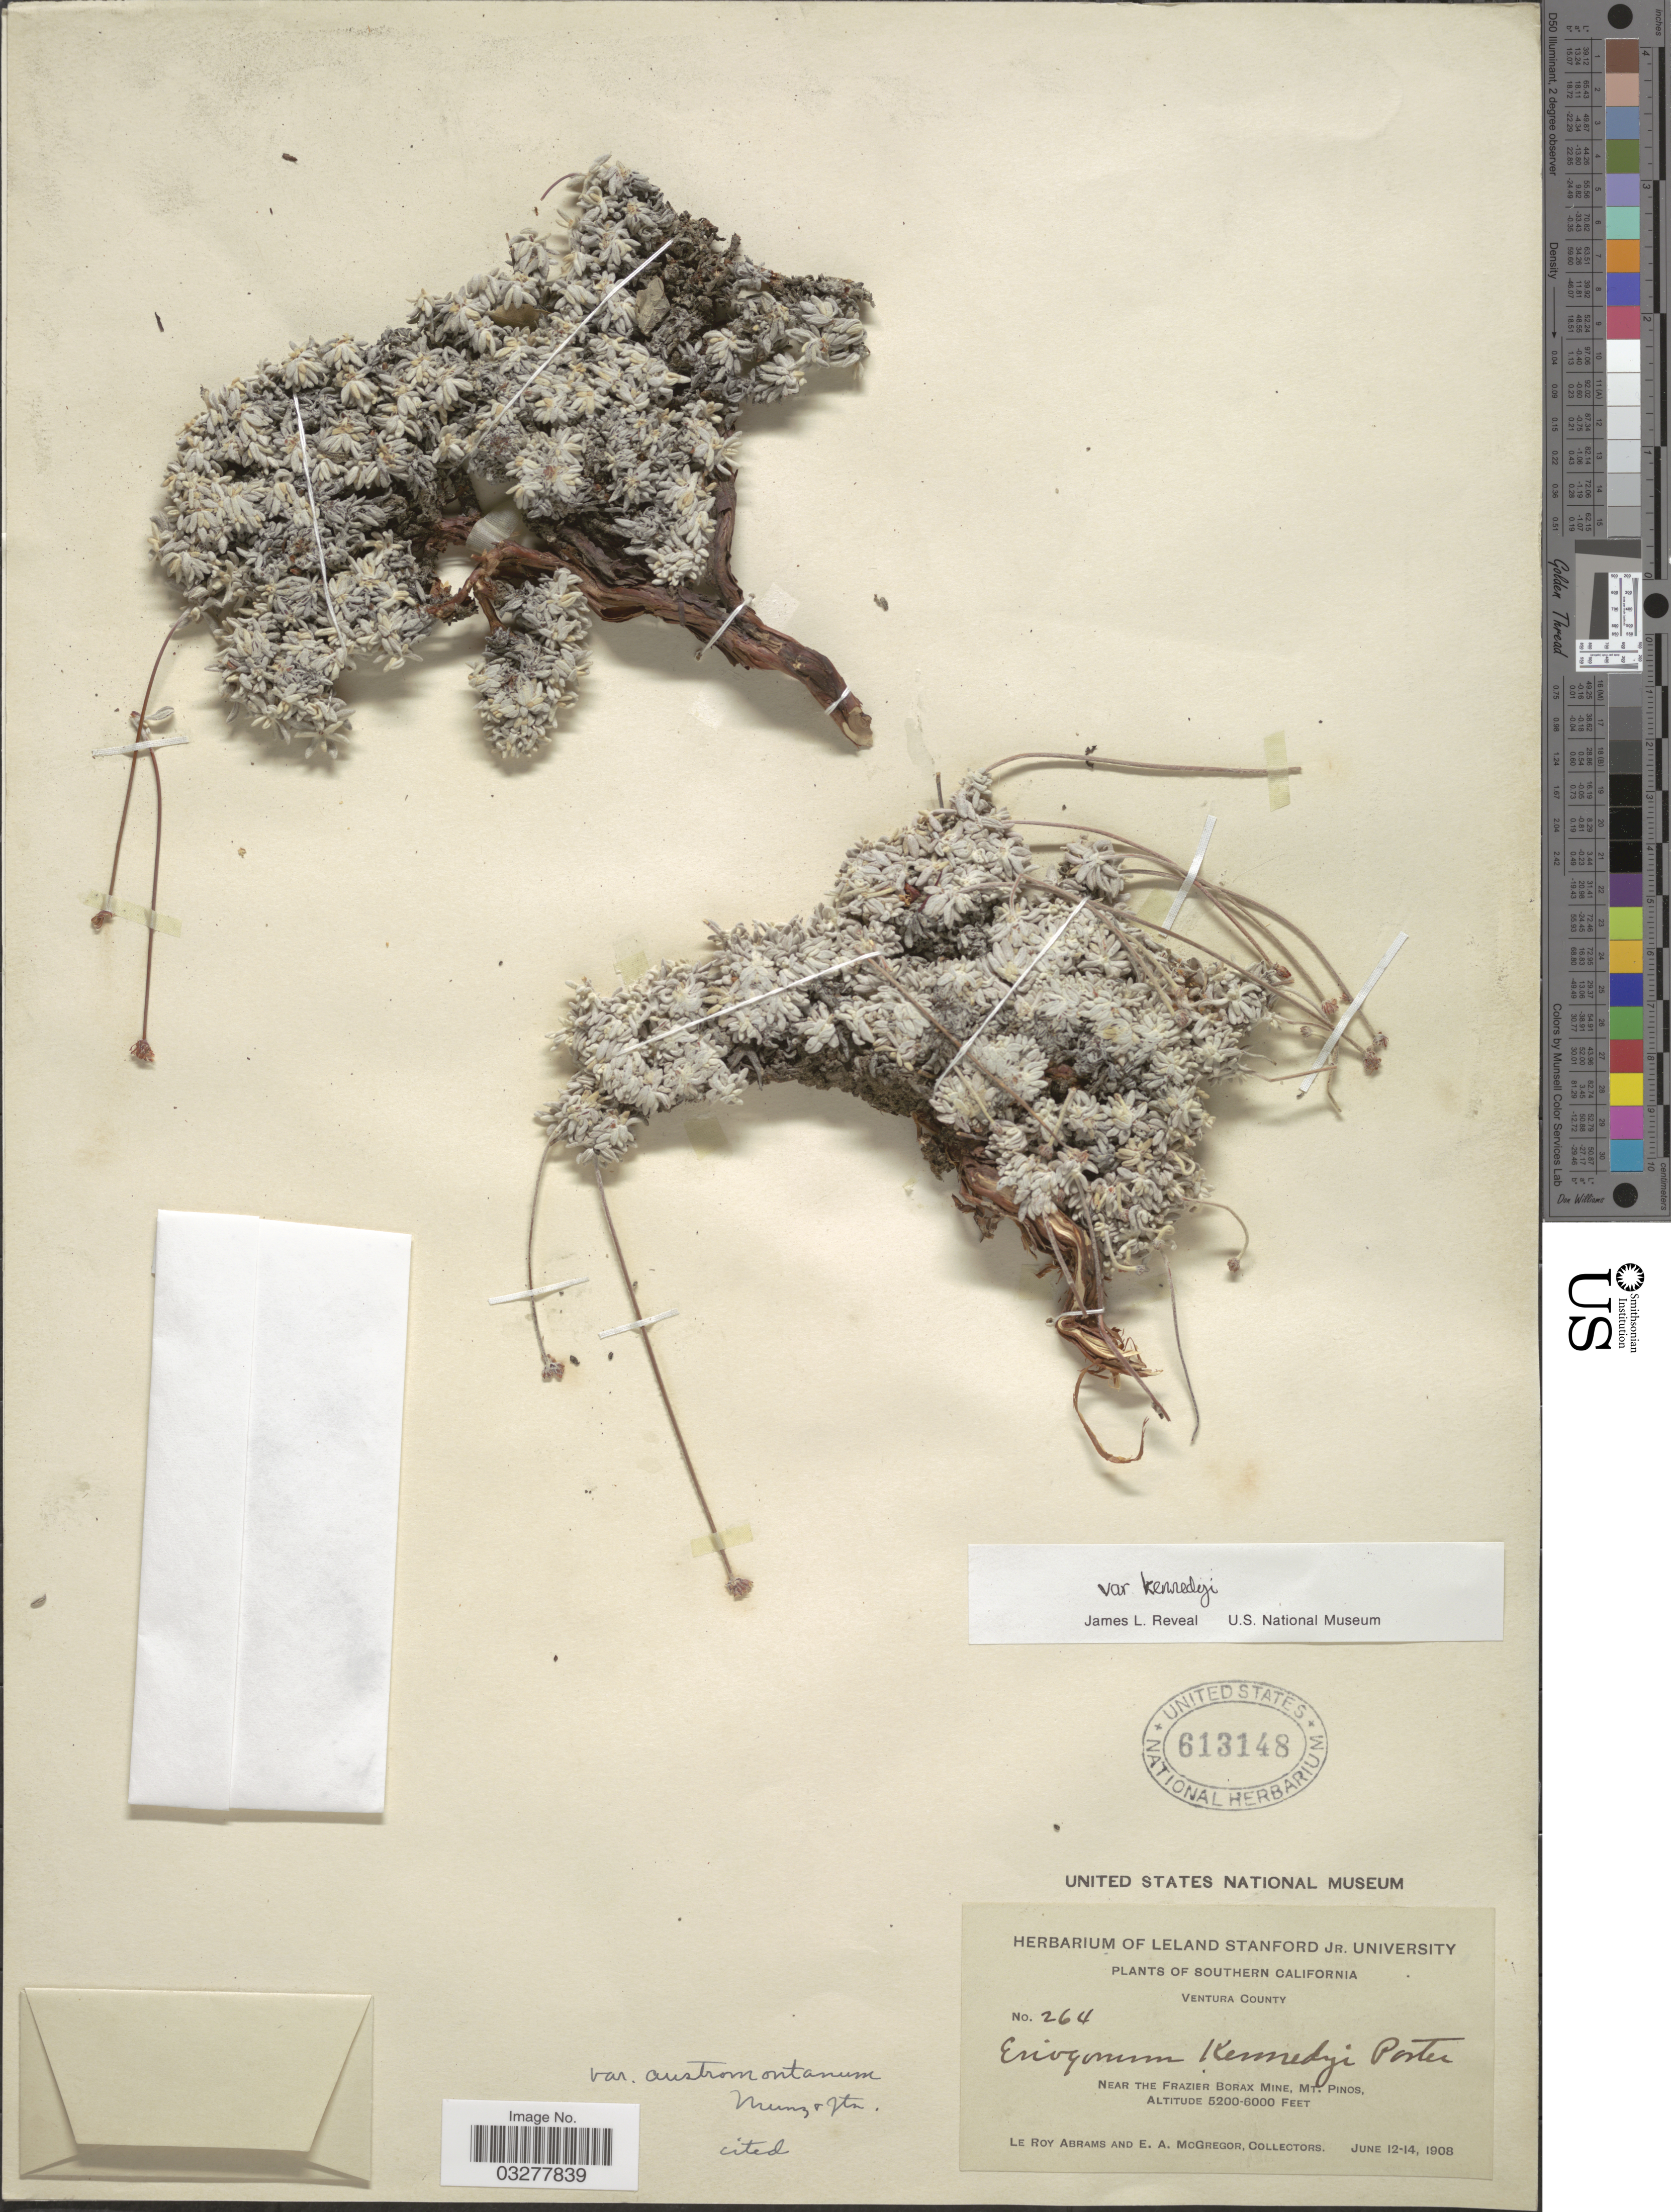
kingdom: Plantae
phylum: Tracheophyta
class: Magnoliopsida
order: Caryophyllales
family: Polygonaceae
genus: Eriogonum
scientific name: Eriogonum kennedyi var. kennedyi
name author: Porter ex S. Watson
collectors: L. Abrams & E. A. McGregor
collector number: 264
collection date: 1908-06-12/1908-06-14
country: United States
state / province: California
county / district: Ventura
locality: Southern California. Ventura County. Near the Frazier Borax Mine, Mt. Pinos.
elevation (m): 1585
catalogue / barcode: US 613148